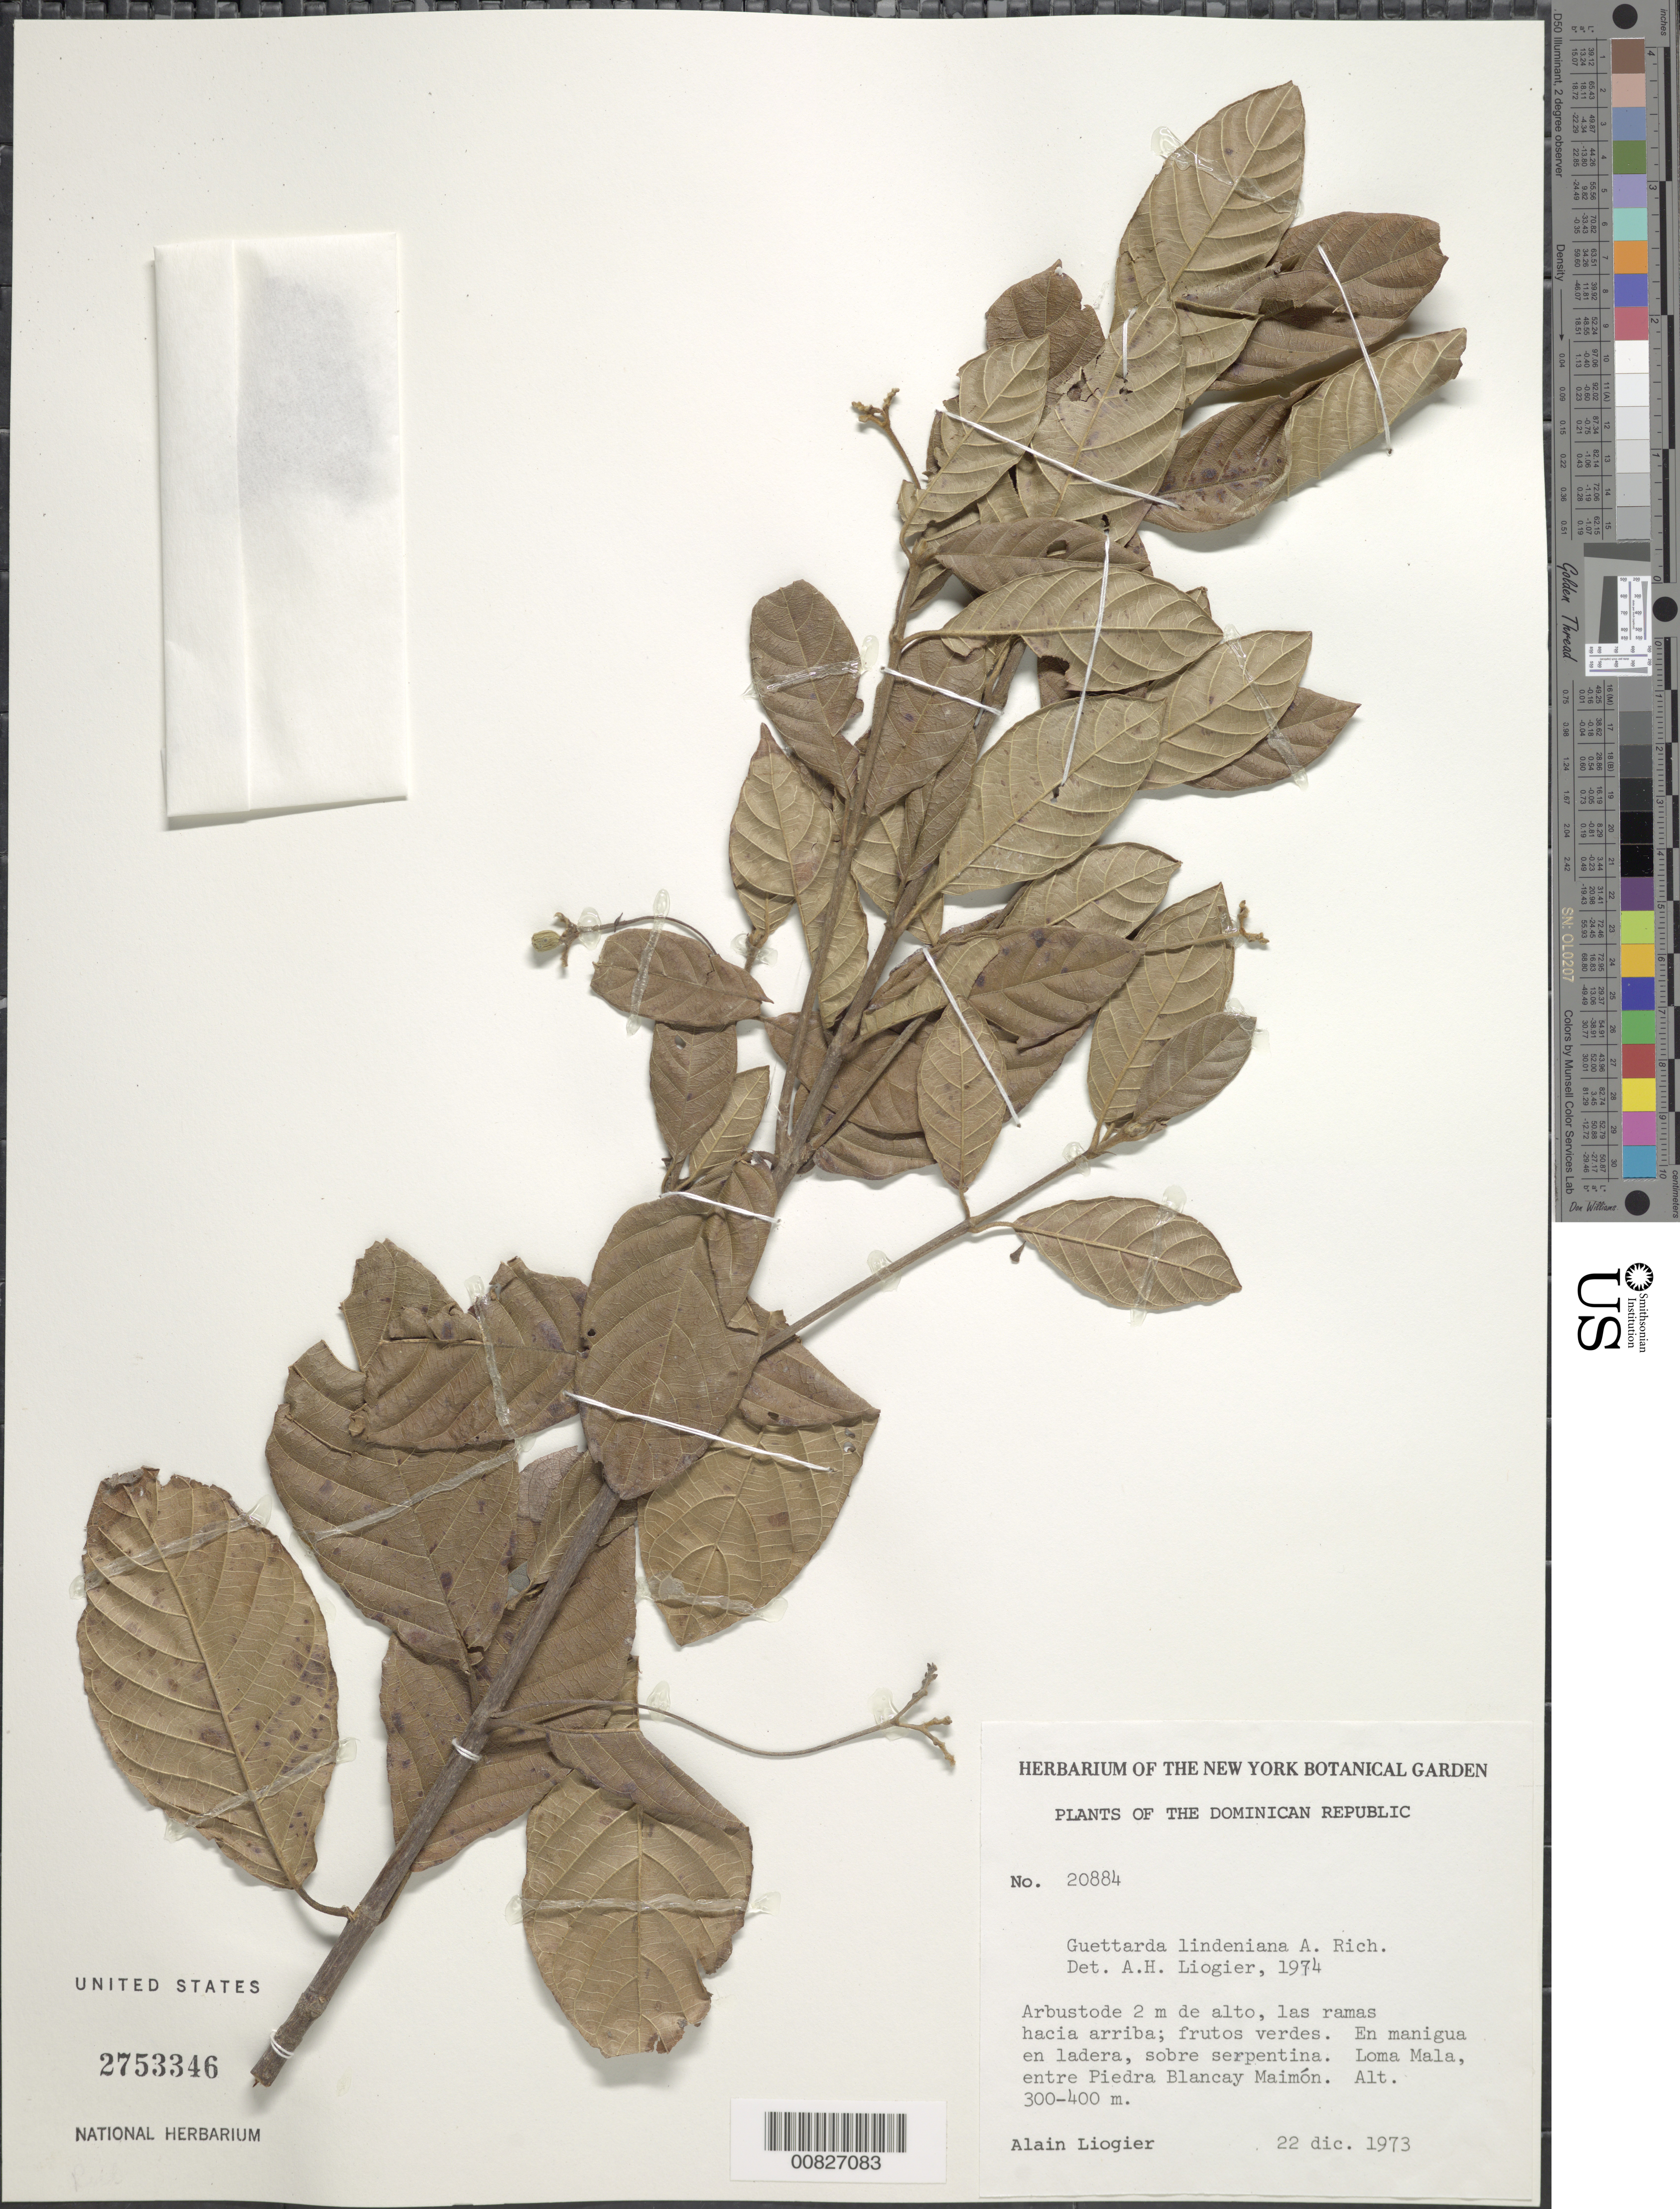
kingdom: Plantae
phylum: Tracheophyta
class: Magnoliopsida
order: Gentianales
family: Rubiaceae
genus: Guettarda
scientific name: Guettarda lindeniana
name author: A. Rich.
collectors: A. H. Liogier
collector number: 20884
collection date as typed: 22 Dec 1973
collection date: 1973-12-22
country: Dominican Republic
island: Hispaniola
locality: Loma Mala, entre Piedra Blanca y Maimón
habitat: En manigua en ladera, sobre serpentina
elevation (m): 300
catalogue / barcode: US 2753346